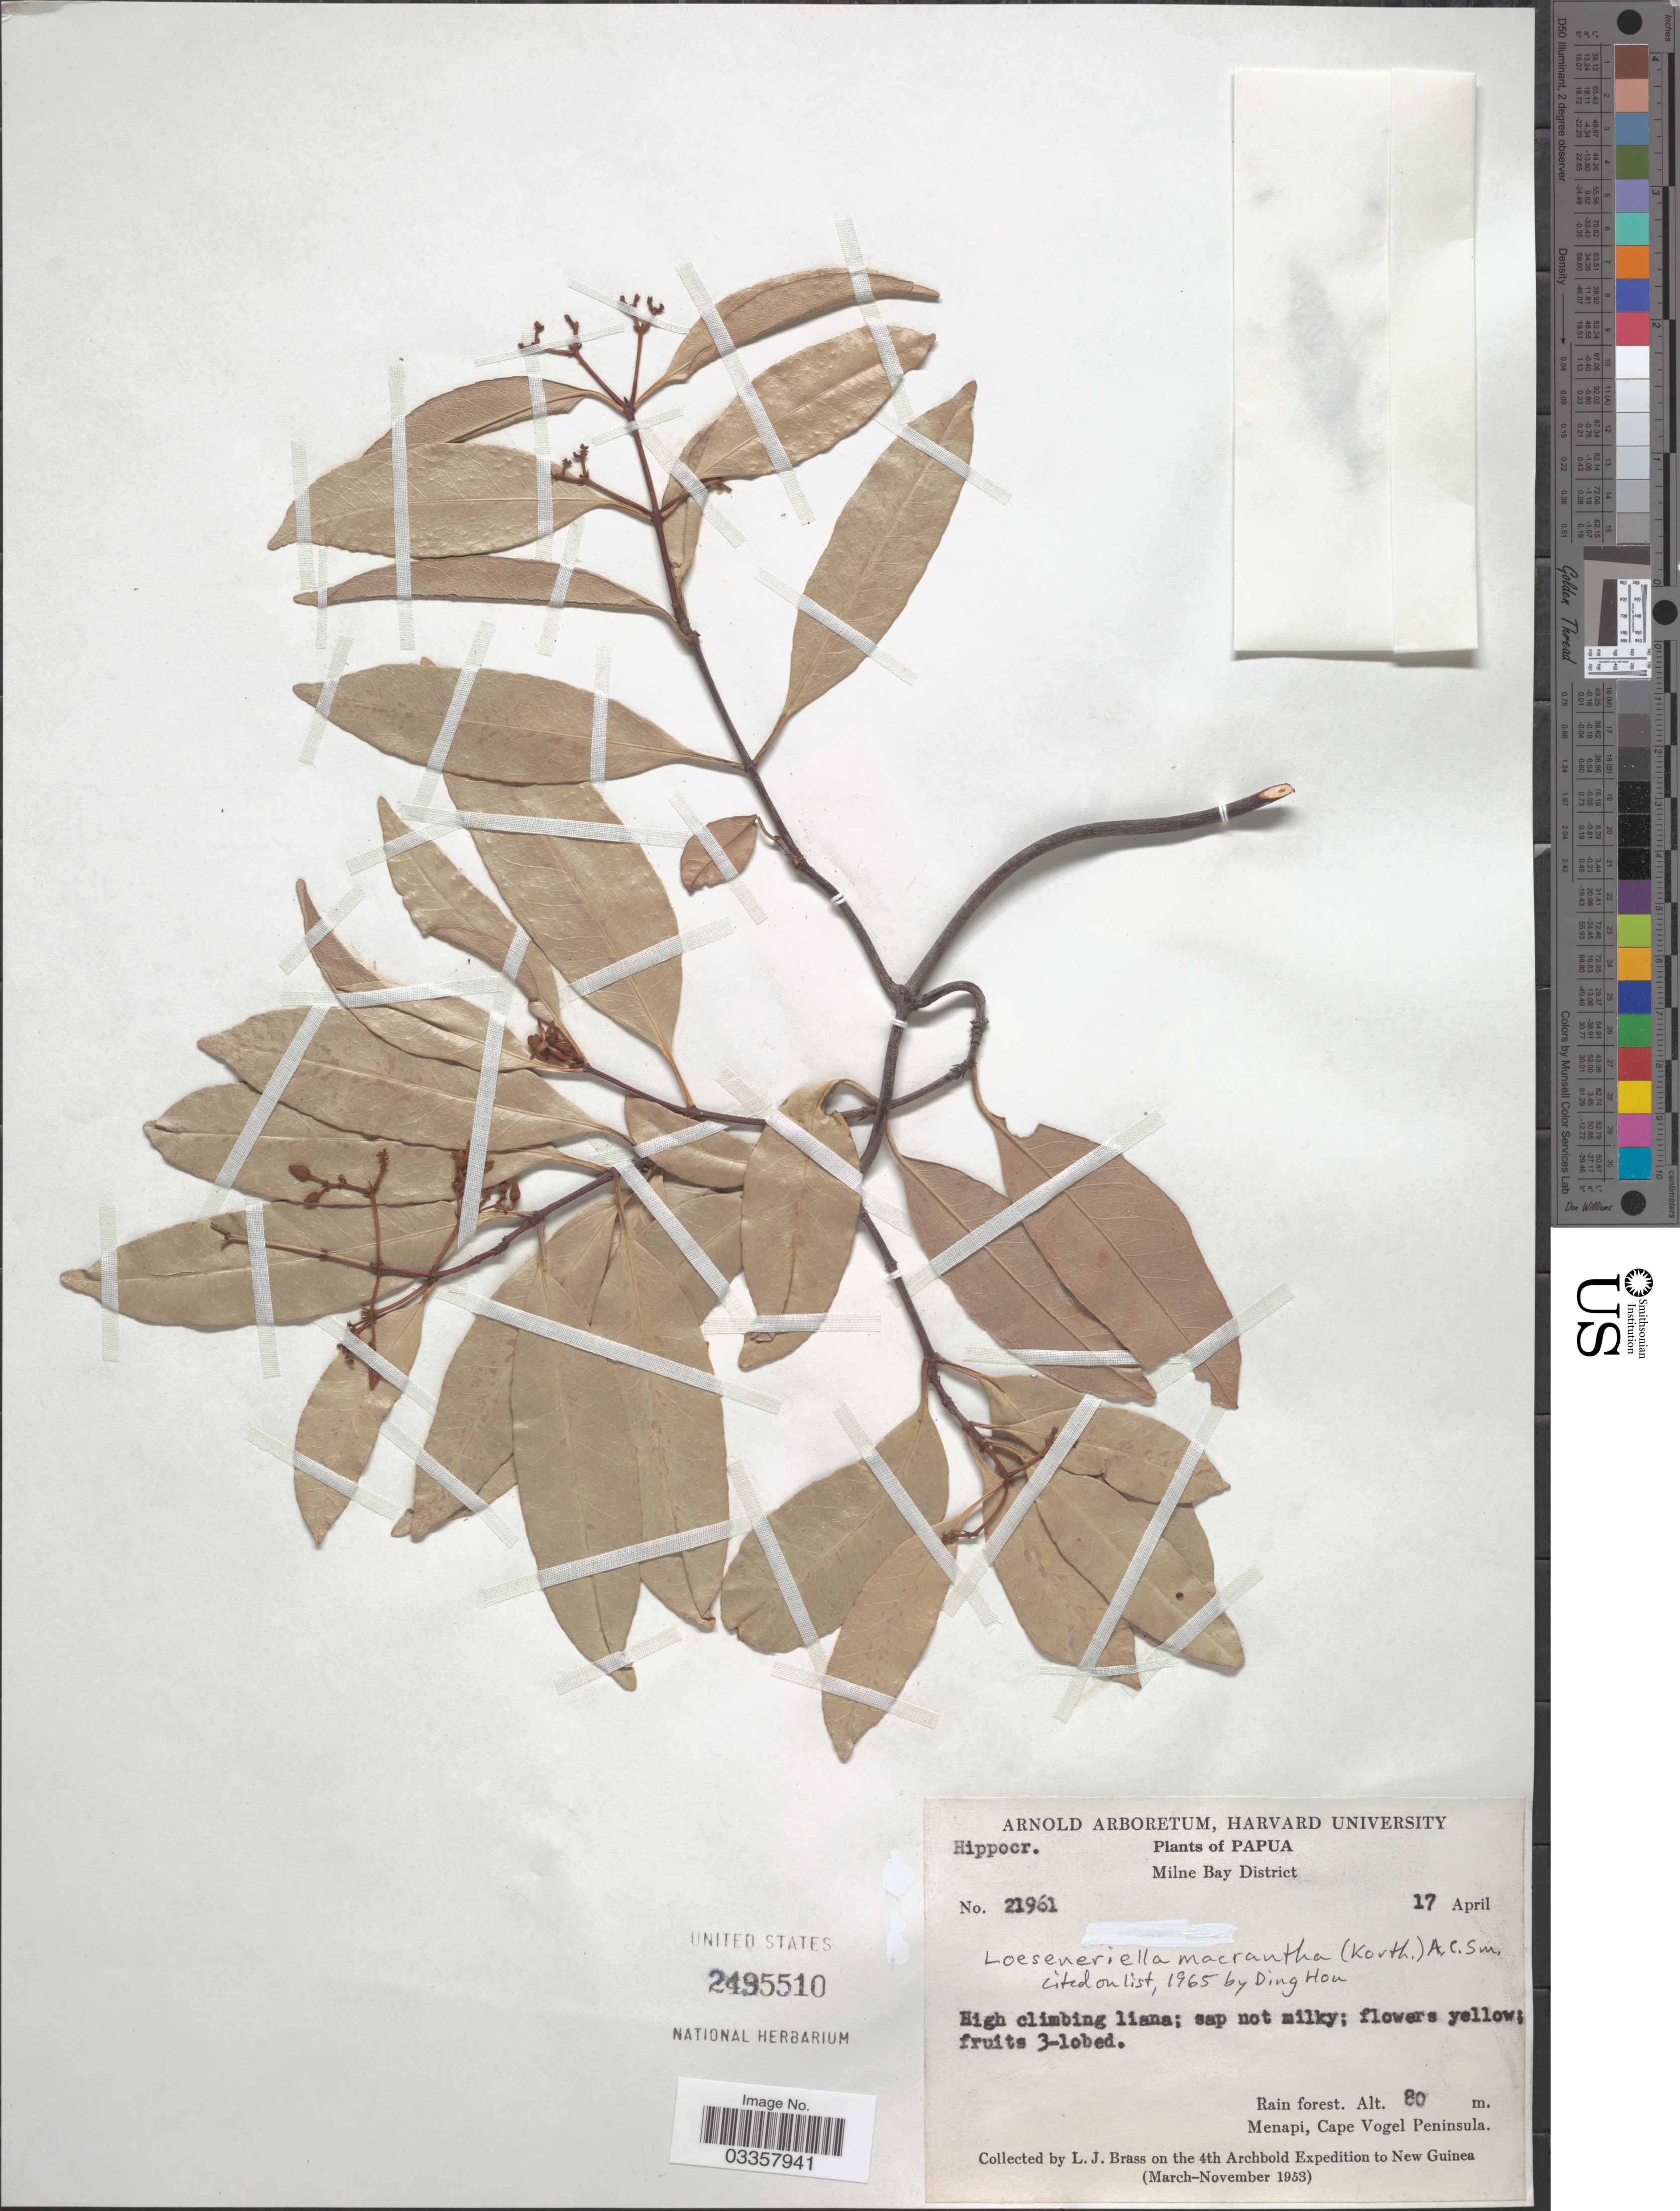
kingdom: Plantae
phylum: Tracheophyta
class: Magnoliopsida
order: Celastrales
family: Celastraceae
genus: Loeseneriella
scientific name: Loeseneriella macrantha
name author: (Korth.) A.C. Sm.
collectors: L. J. Brass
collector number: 21961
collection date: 1953-04-17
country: Papua New Guinea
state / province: Milne Bay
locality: Papua. Milne Bay District. Menapi, Cape Vogel Peninsula. New Guinea.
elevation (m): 80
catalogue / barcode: US 2495510